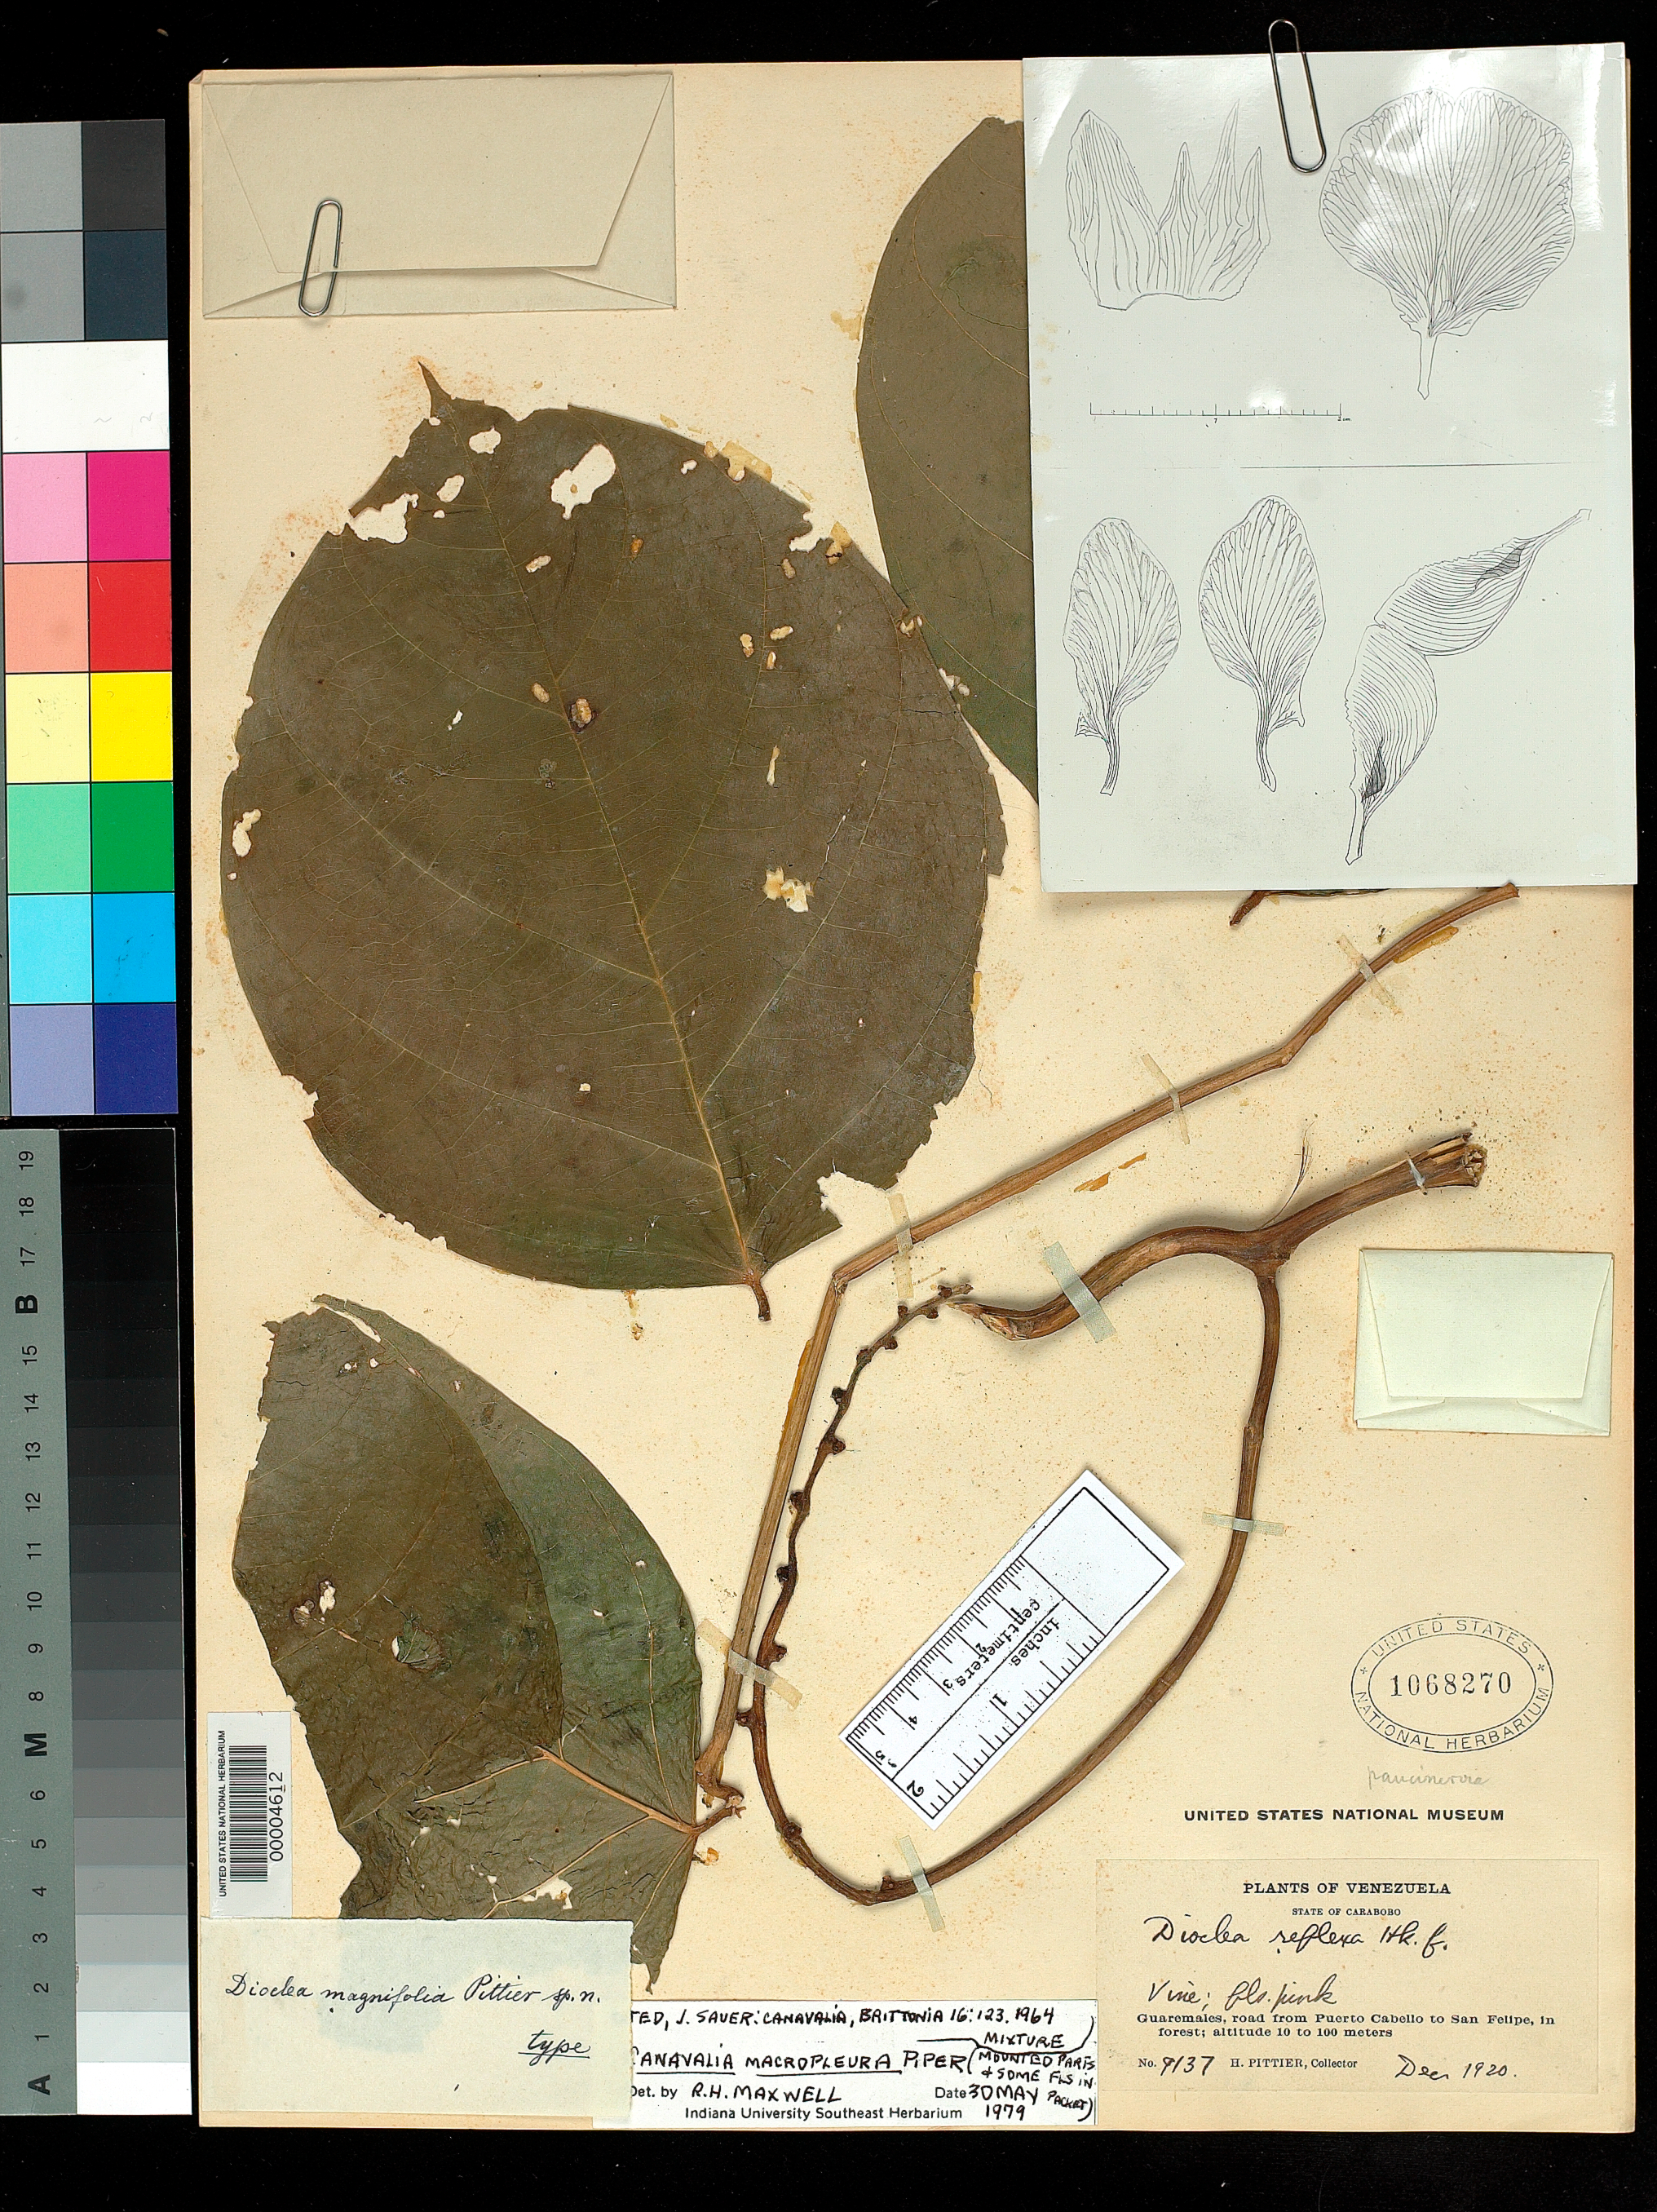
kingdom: Plantae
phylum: Tracheophyta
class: Magnoliopsida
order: Fabales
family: Fabaceae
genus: Dioclea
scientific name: Dioclea magnifolia Pittier, nom. inval.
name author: Pittier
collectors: H. F. Pittier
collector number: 9137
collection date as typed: Dec 1920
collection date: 1920-12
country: Venezuela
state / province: Carabobo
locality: Guaremales, road from puerto cabello to san felipe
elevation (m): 10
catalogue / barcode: US 1068270